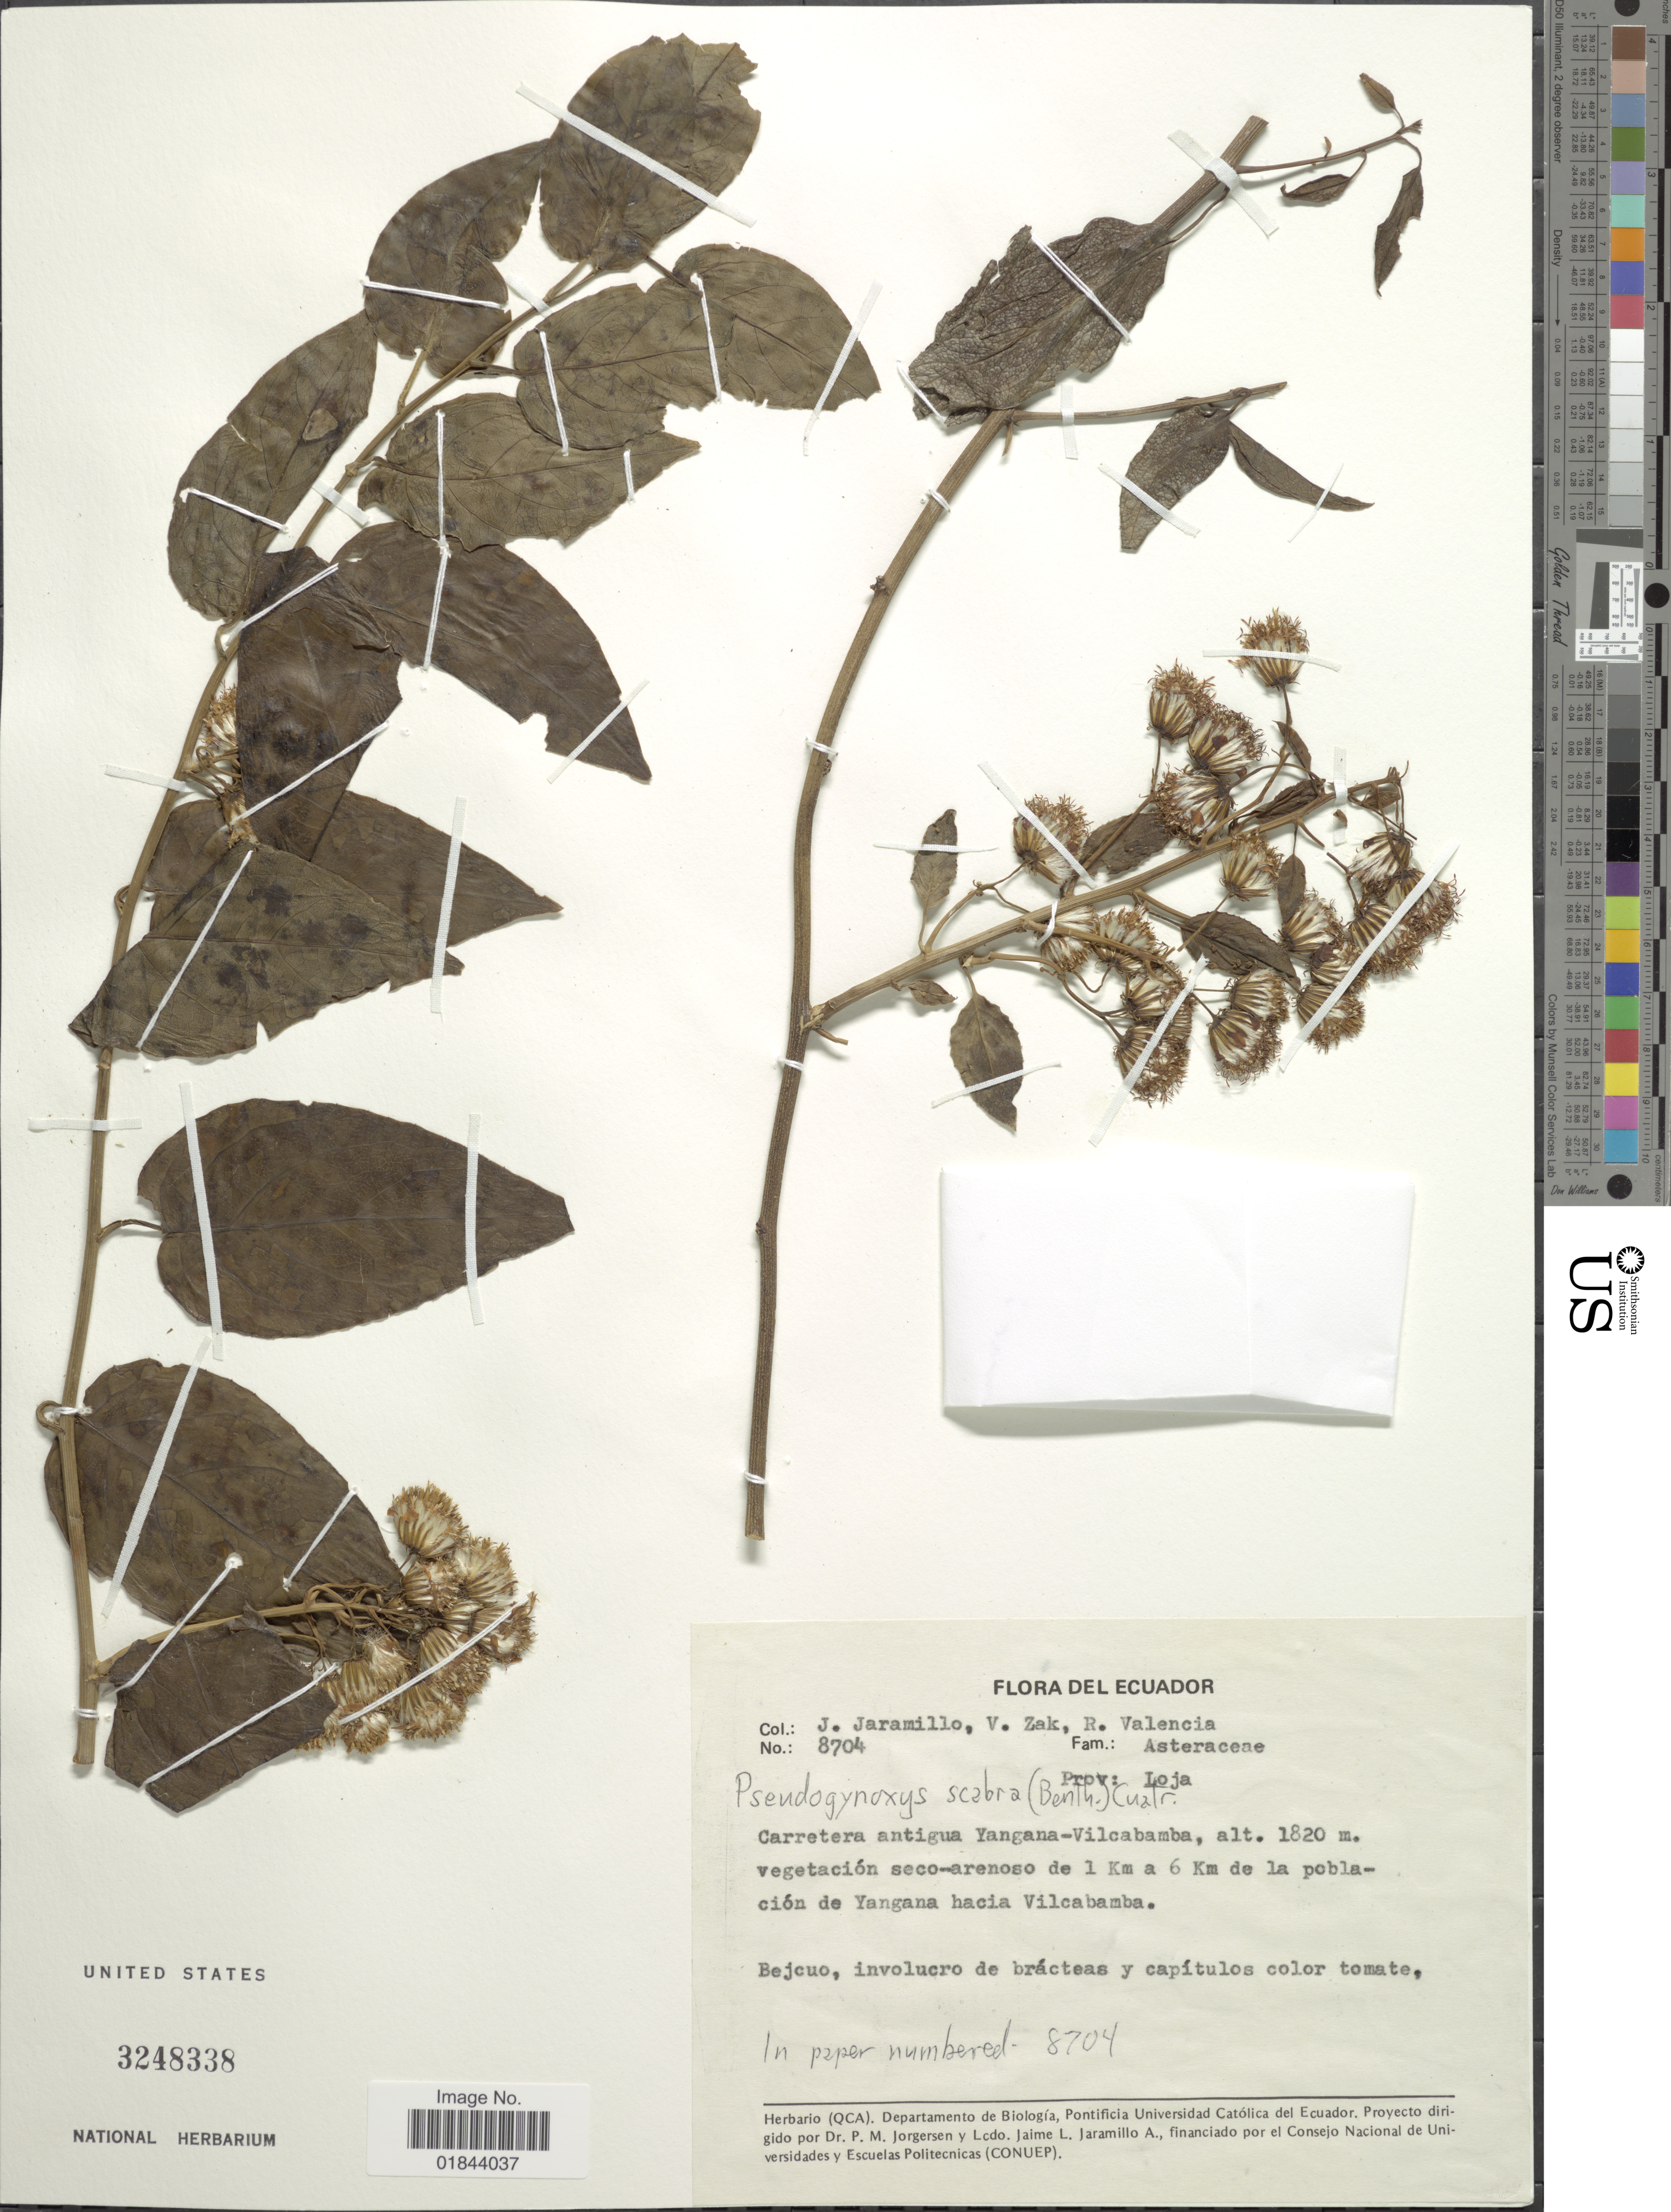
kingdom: Plantae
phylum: Tracheophyta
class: Magnoliopsida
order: Asterales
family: Asteraceae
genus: Pseudogynoxys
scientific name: Pseudogynoxys scabra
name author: (Benth.) Cuatrec.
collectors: J. Jaramillo, V. Zak & R. Valencia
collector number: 8704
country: Ecuador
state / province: Loja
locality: Carretera antigua Yangana-Vilcabamba, vegetación seco-arenoso de 1 Km a 6 km de la población de Yangana hacia Vilcabamba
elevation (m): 1820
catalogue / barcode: US 3248338